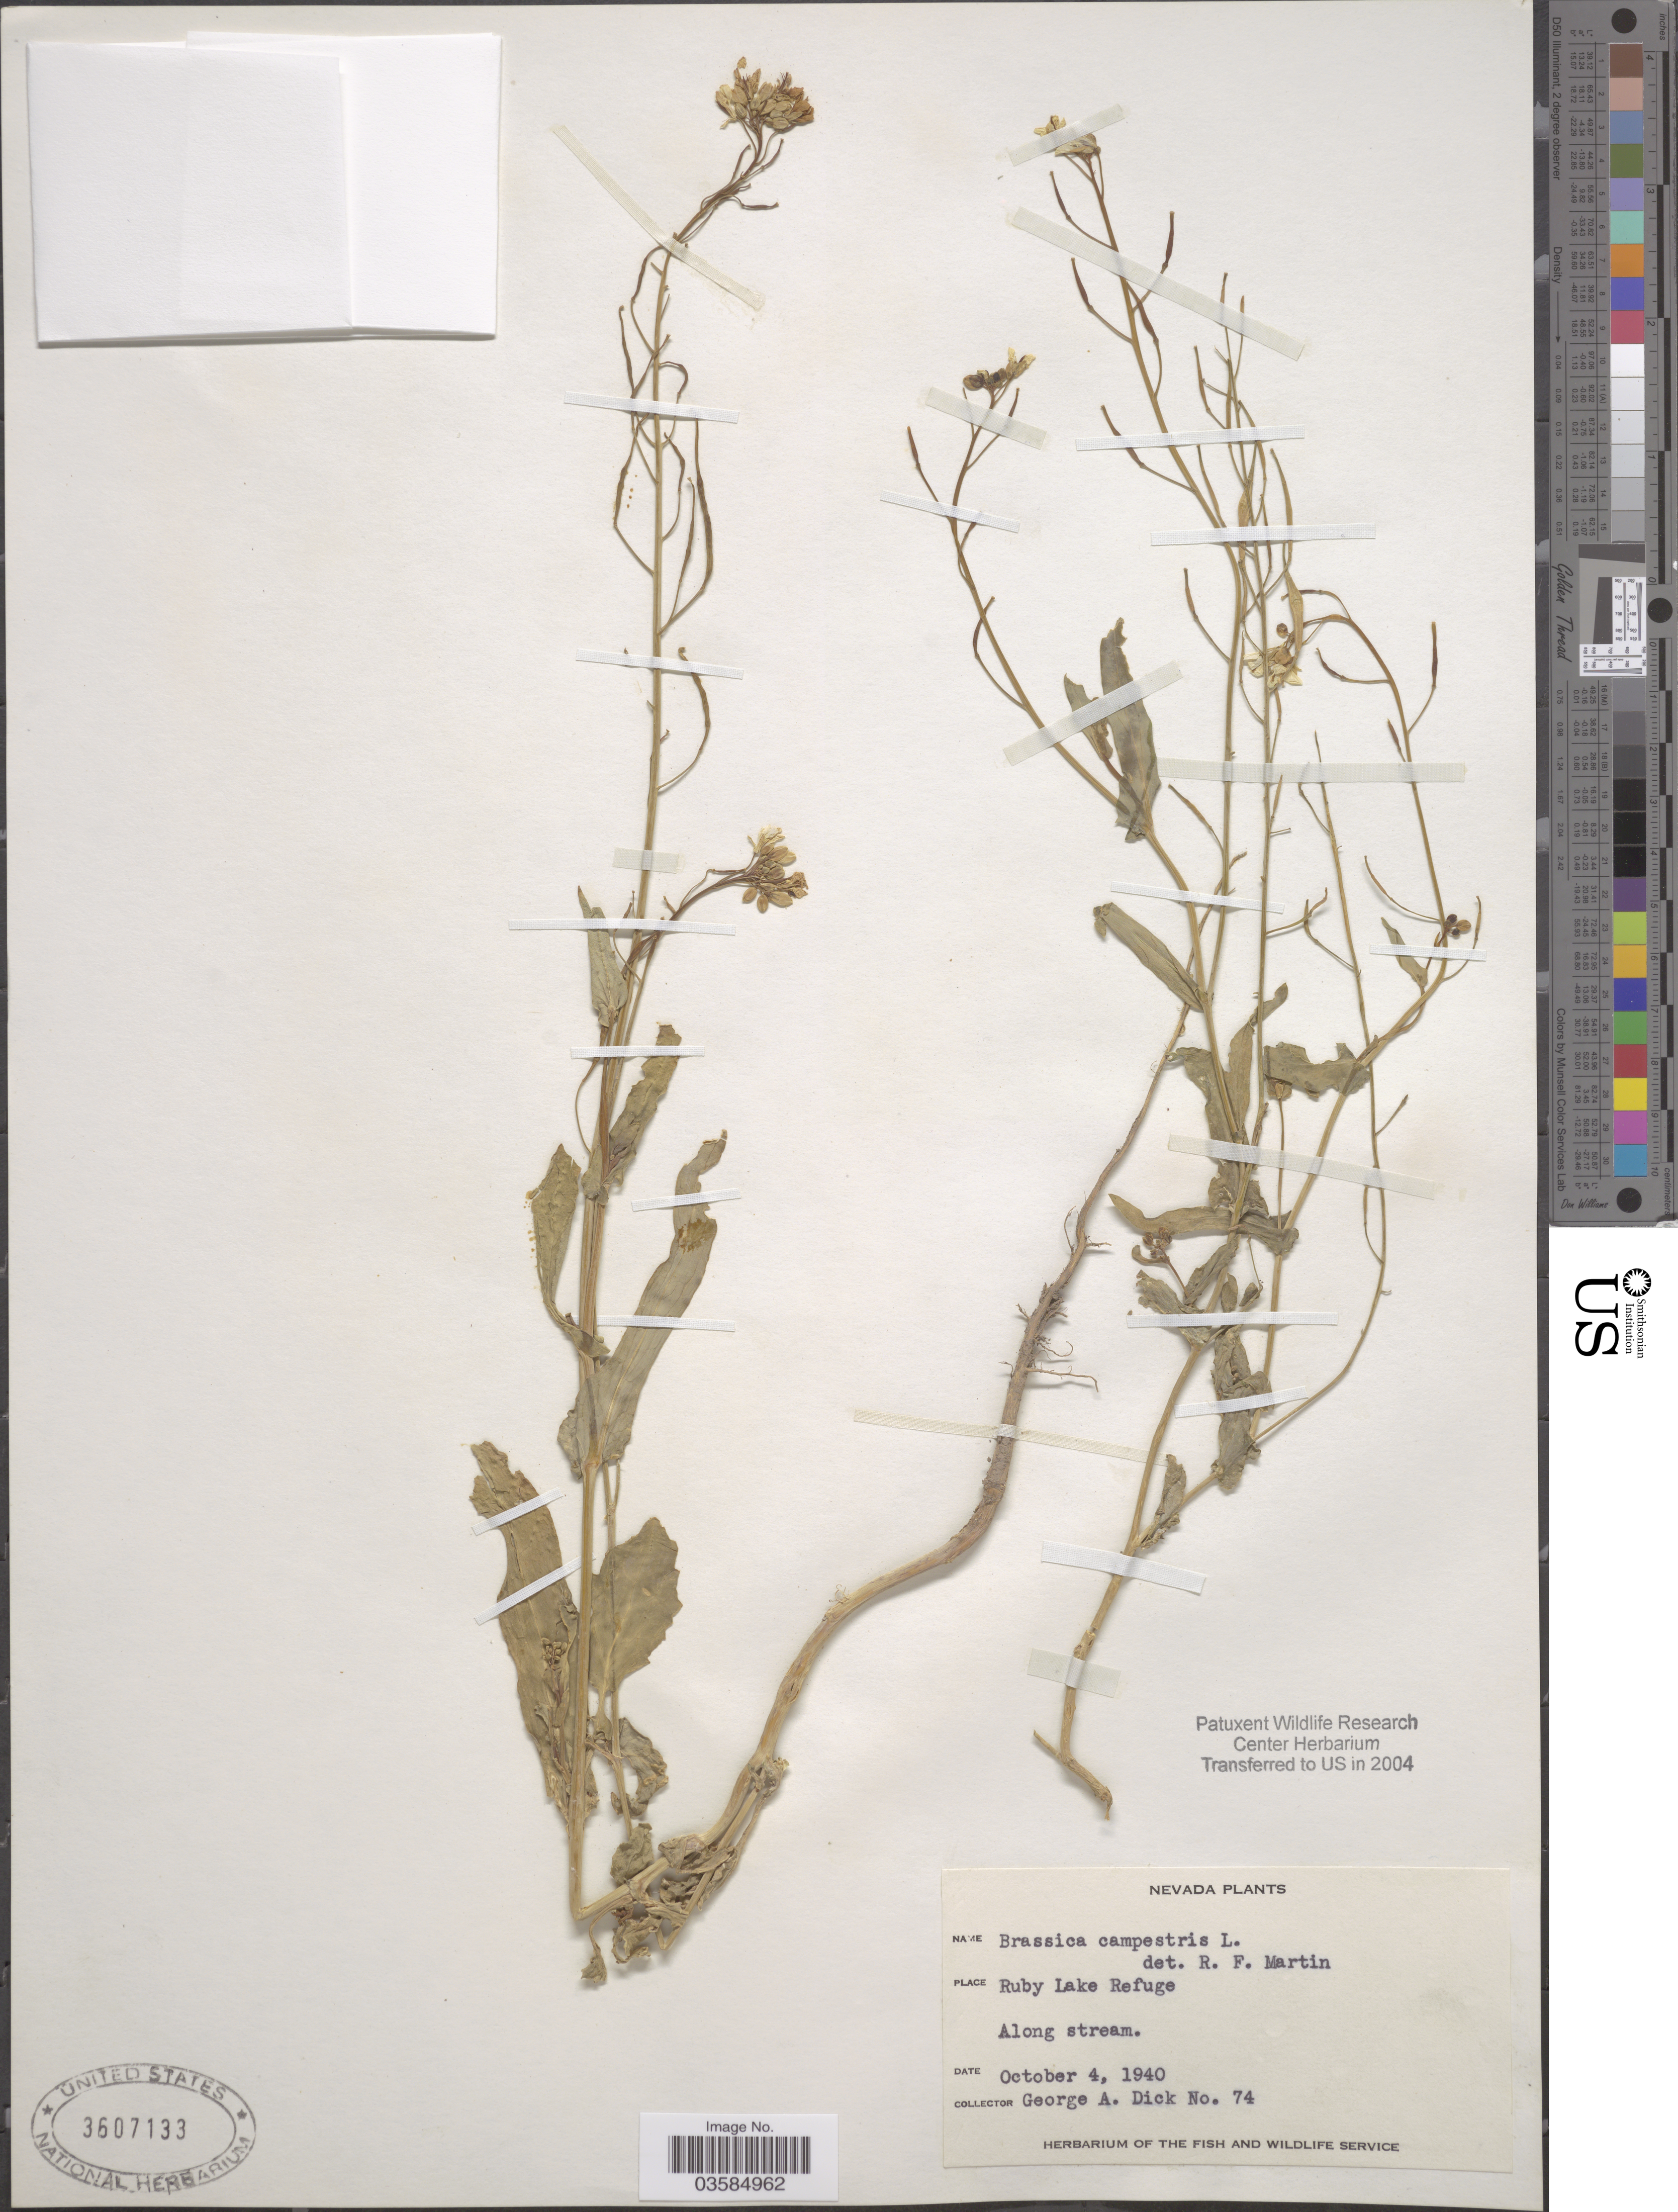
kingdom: Plantae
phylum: Tracheophyta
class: Magnoliopsida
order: Brassicales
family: Brassicaceae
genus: Brassica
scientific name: Brassica campestris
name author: L.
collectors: G. Dick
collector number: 74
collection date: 1940-10-04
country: United States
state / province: Nevada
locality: Ruby Lake Refuge. Along stream.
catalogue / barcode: US 3607133